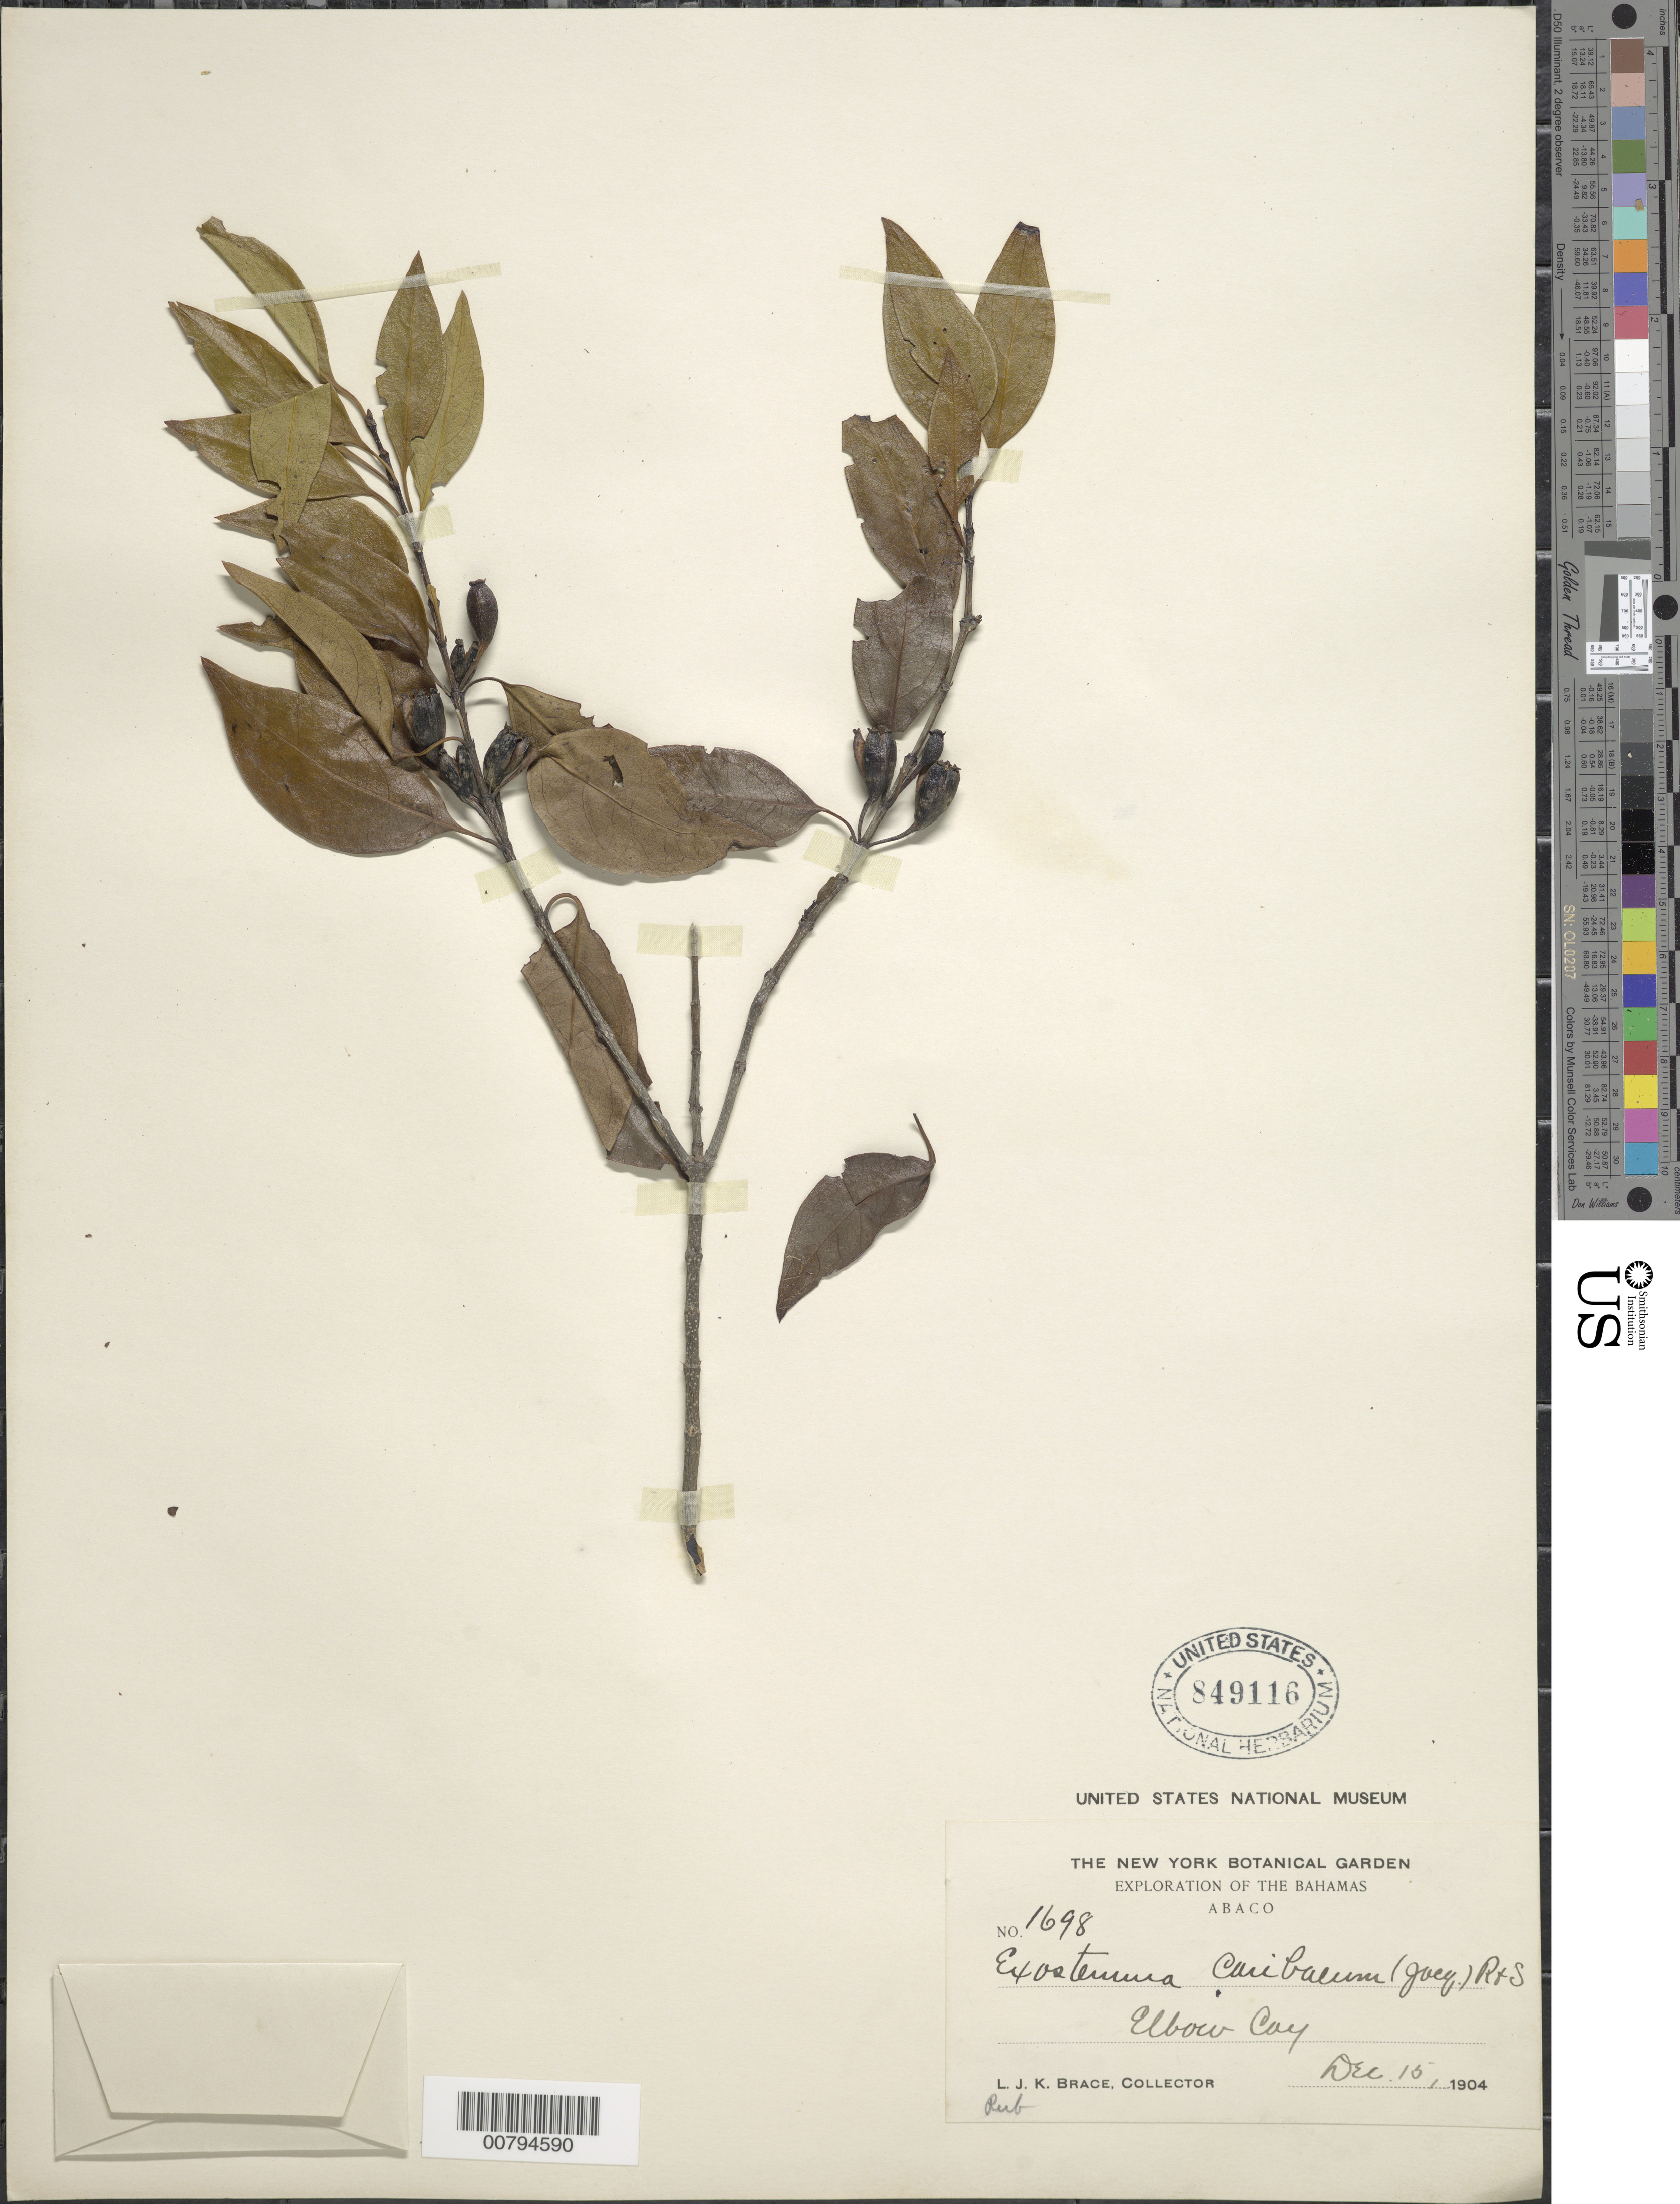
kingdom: Plantae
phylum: Tracheophyta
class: Magnoliopsida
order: Gentianales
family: Rubiaceae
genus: Exostema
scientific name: Exostema caribaeum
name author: (Jacq.) Roem. & Schult.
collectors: L. J. K. Brace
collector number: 1698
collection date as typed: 15 Dec 1904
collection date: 1904-12-15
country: Bahamas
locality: Abaco. Elbow Cay.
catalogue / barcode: US 849116